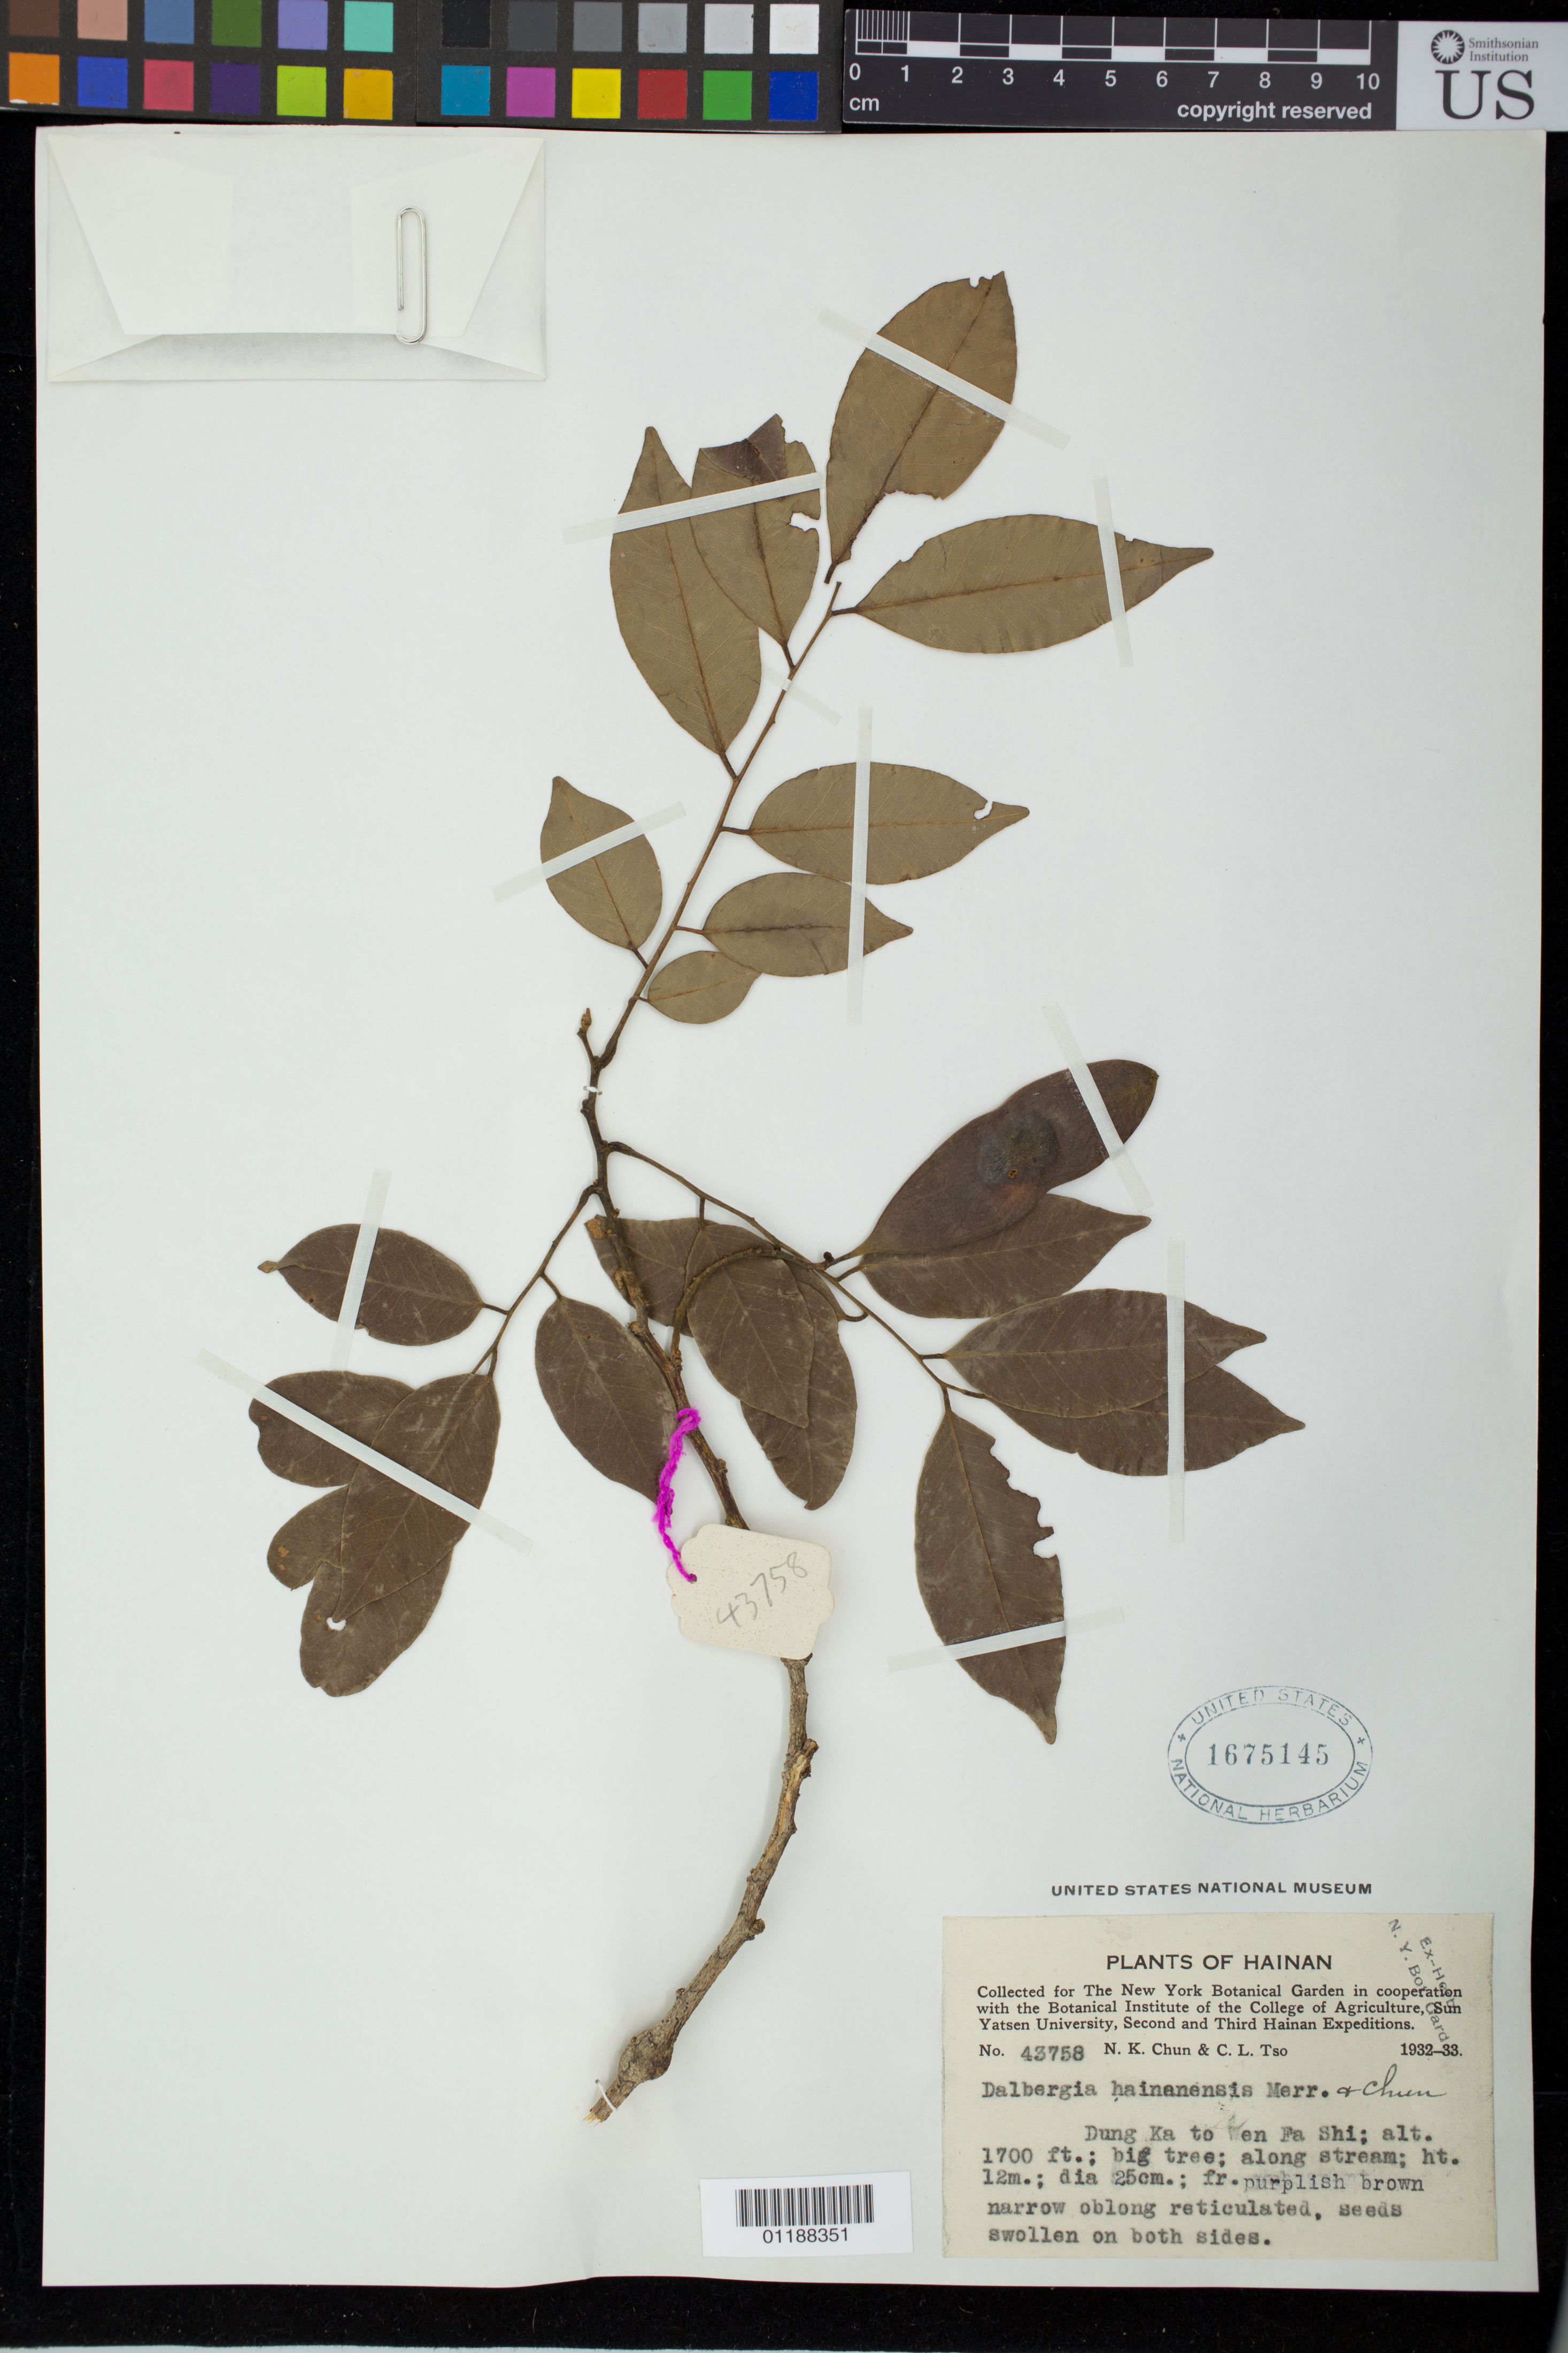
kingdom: Plantae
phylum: Tracheophyta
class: Magnoliopsida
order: Fabales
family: Fabaceae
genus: Dalbergia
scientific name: Dalbergia hainanensis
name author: Merr. & Chun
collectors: N. K. Chun & C. Tso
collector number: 43758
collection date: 1932/1933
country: China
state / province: Hainan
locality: Dung ka to Wen Fa Shi; along stream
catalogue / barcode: US 1675145